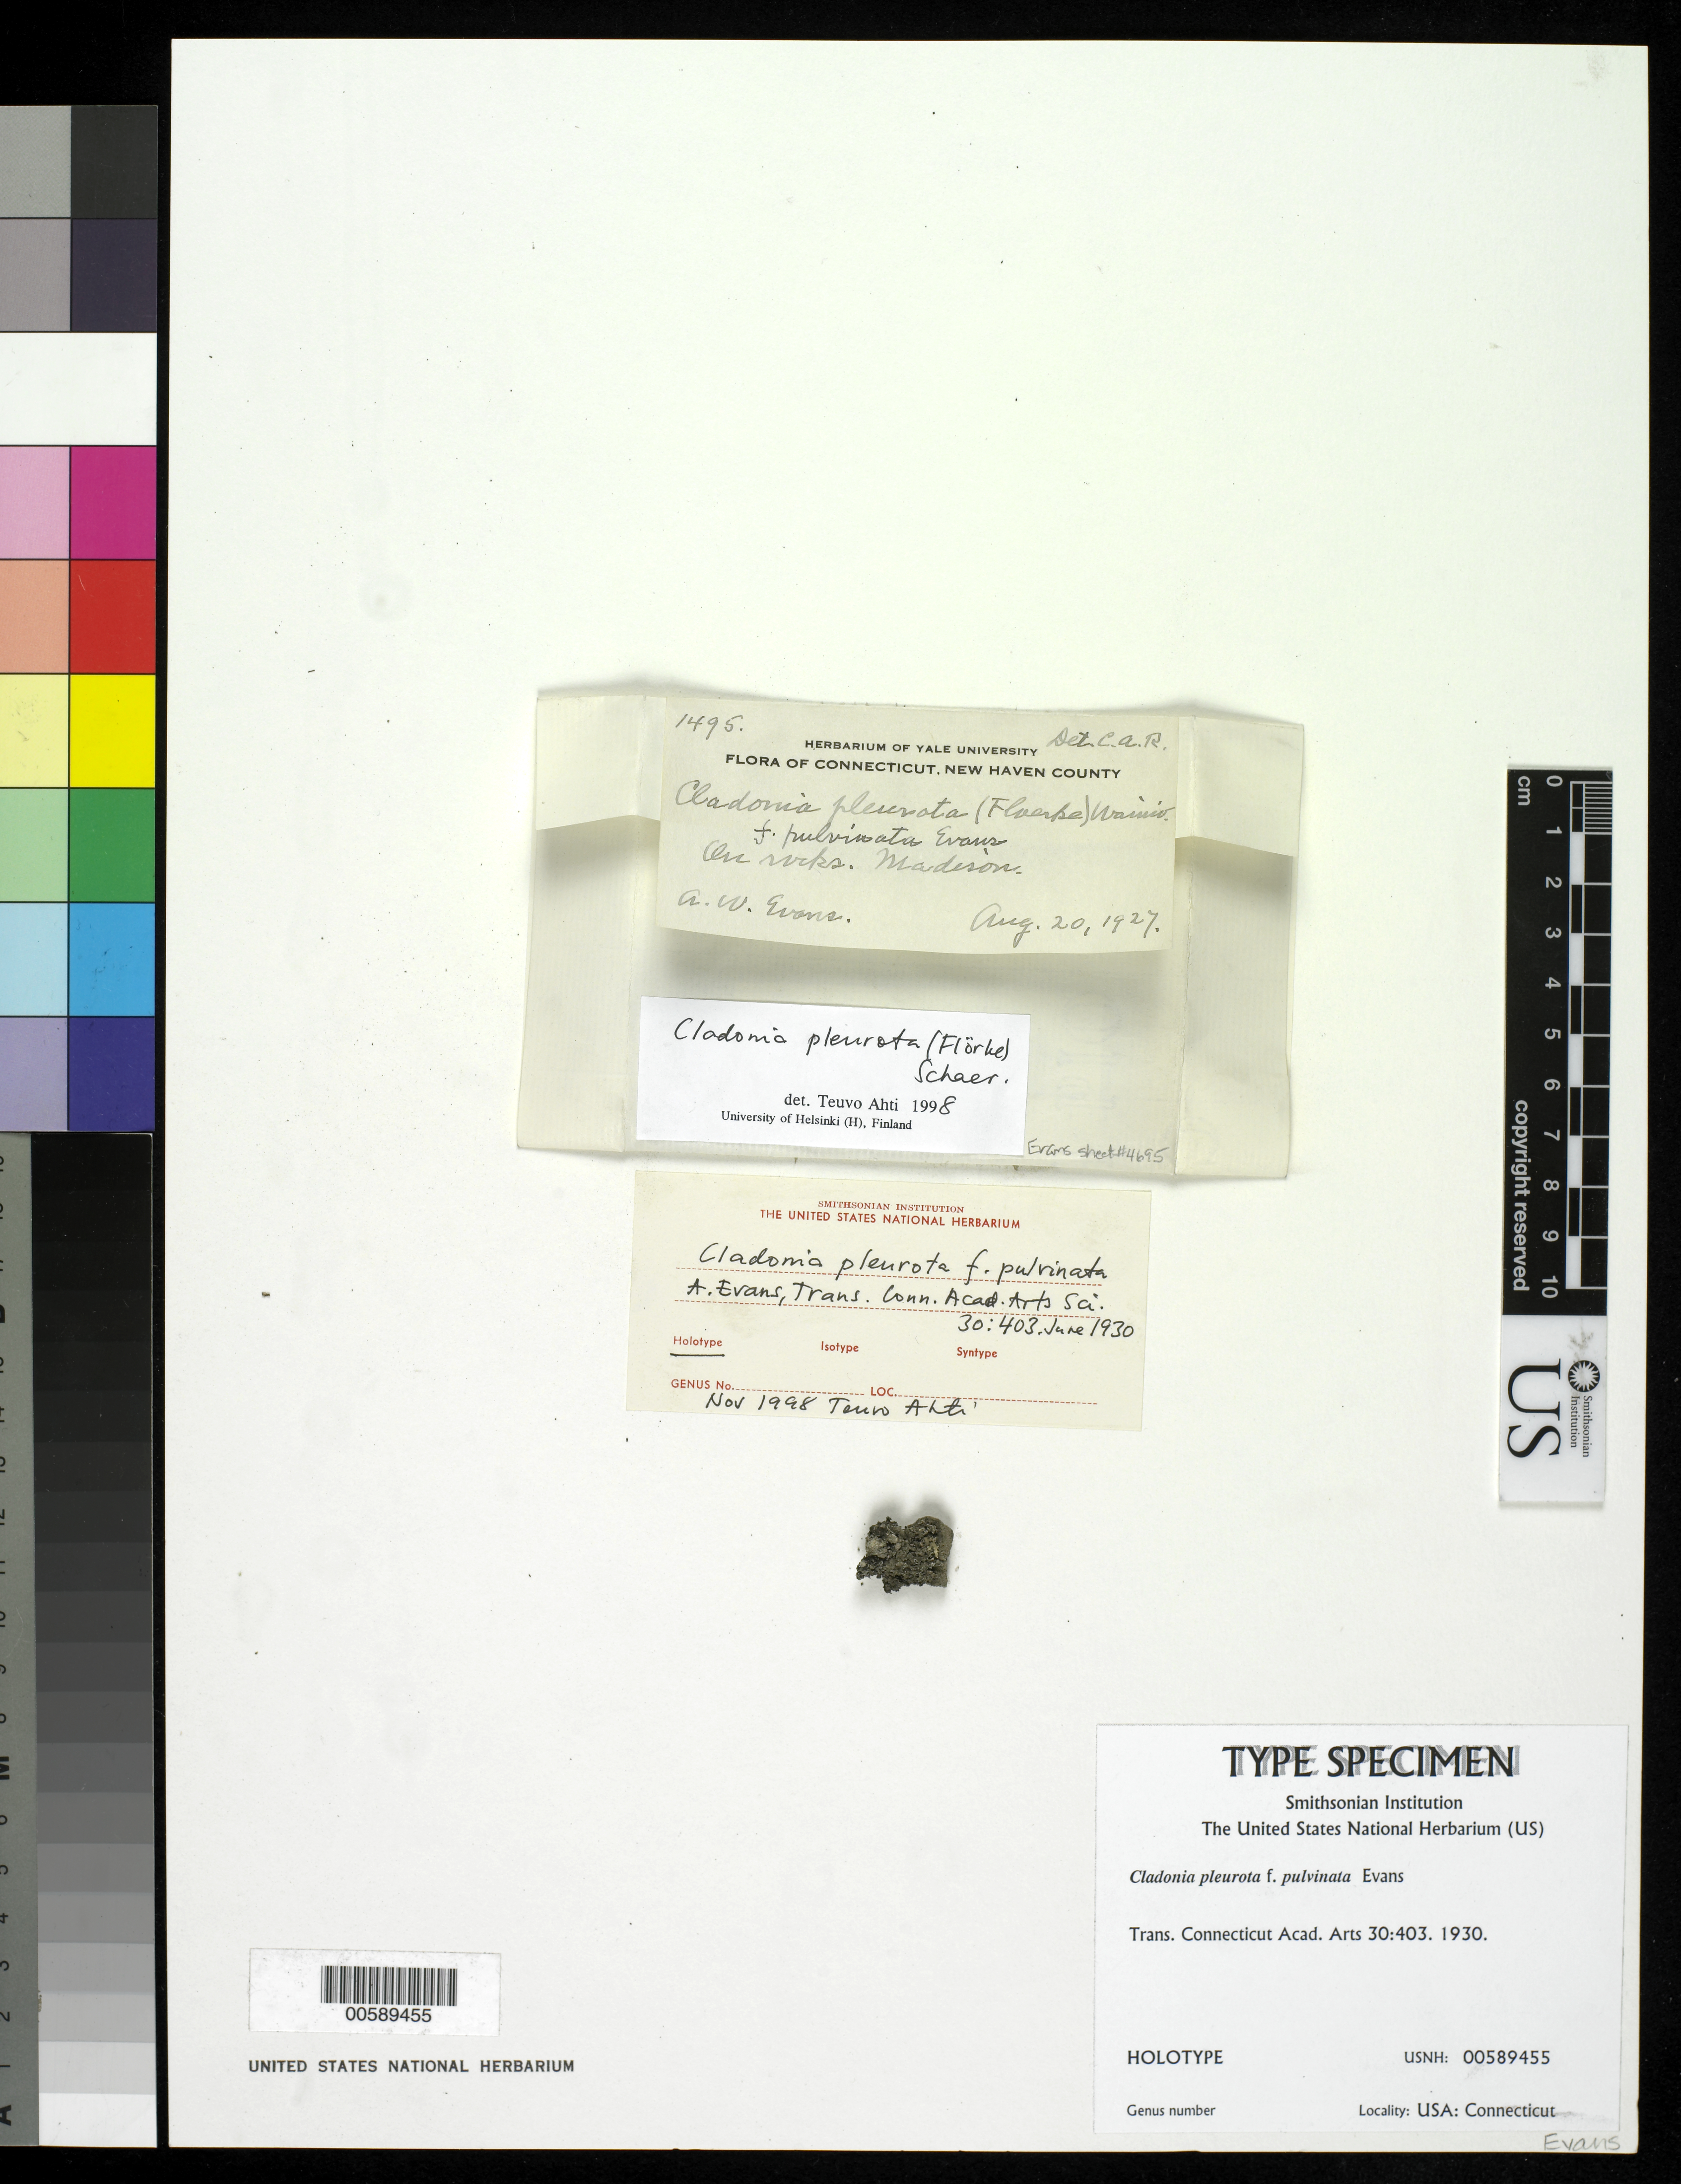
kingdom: Fungi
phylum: Ascomycota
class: Lecanoromycetes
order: Lecanorales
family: Cladoniaceae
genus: Cladonia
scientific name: Cladonia pleurota f. pulvinata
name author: A. Evans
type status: Holotype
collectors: A. W. Evans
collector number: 1495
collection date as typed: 20 Aug 1927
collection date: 1927-08-20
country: United States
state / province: Connecticut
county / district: New Haven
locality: Madison.